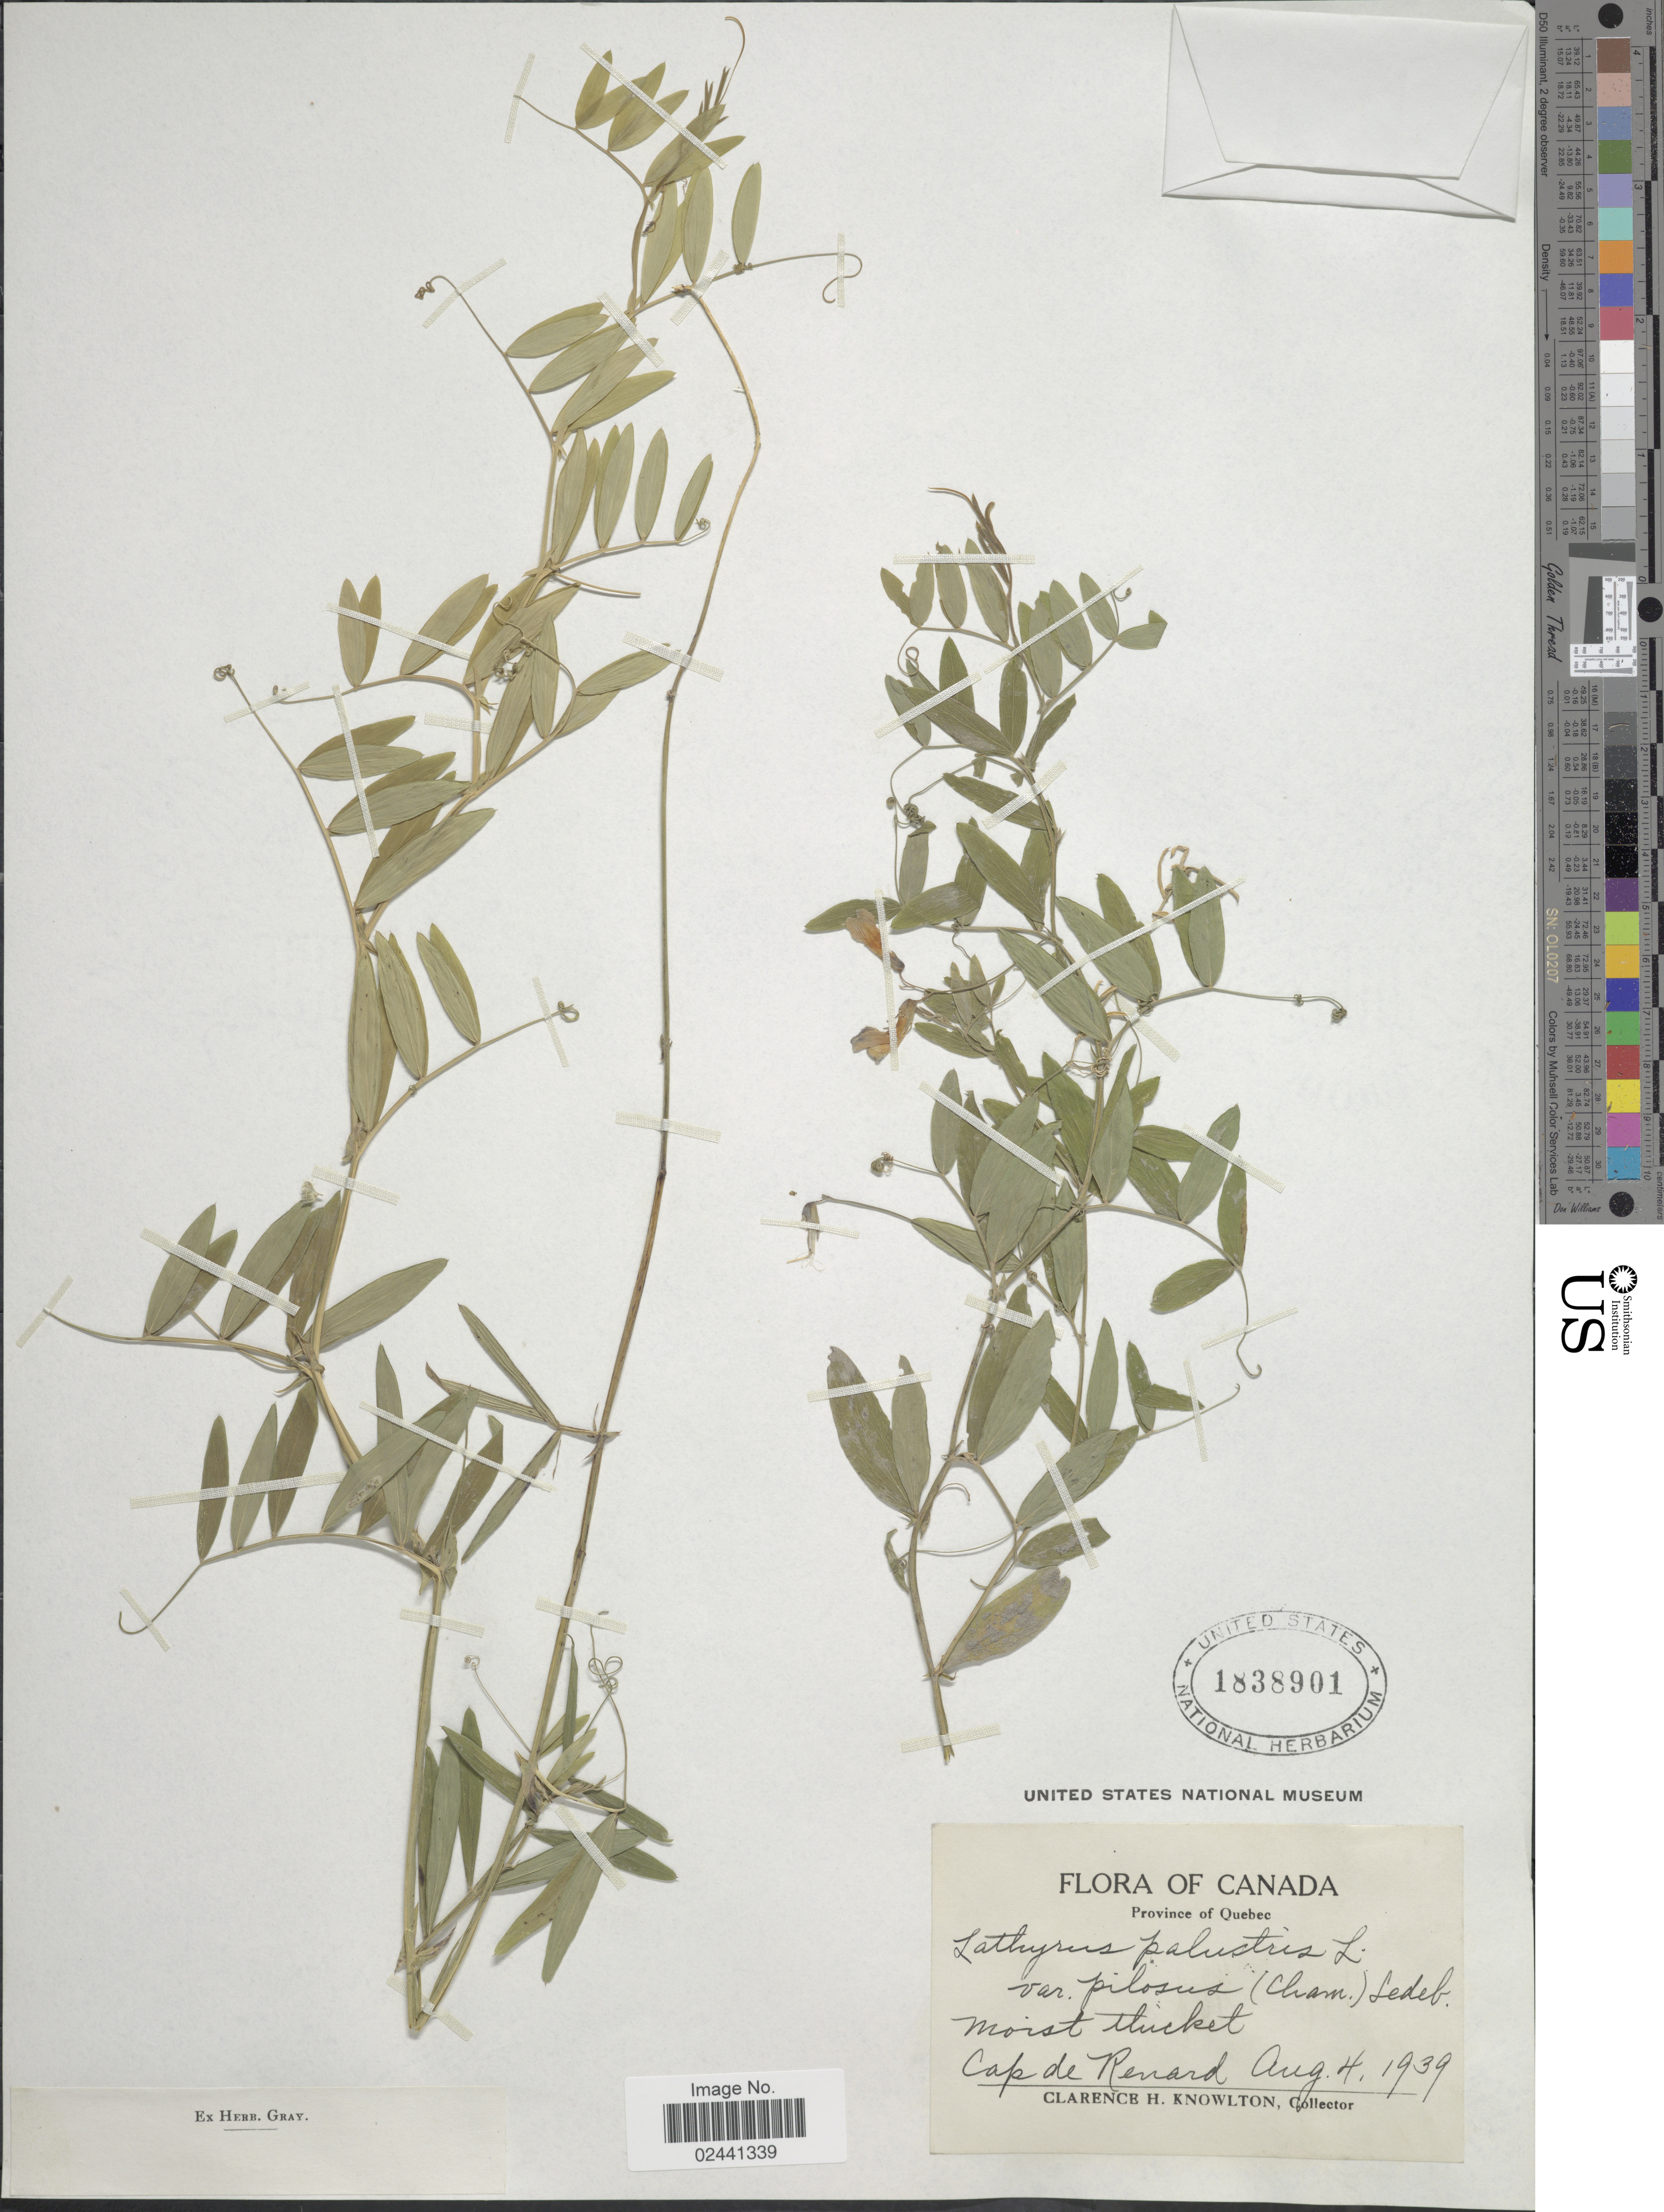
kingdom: Plantae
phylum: Tracheophyta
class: Magnoliopsida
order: Fabales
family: Fabaceae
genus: Lathyrus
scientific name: Lathyrus palustris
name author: L.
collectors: C. H. Knowlton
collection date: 1939-08-04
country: Canada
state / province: Quebec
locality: Cap de Renard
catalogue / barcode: US 1838901